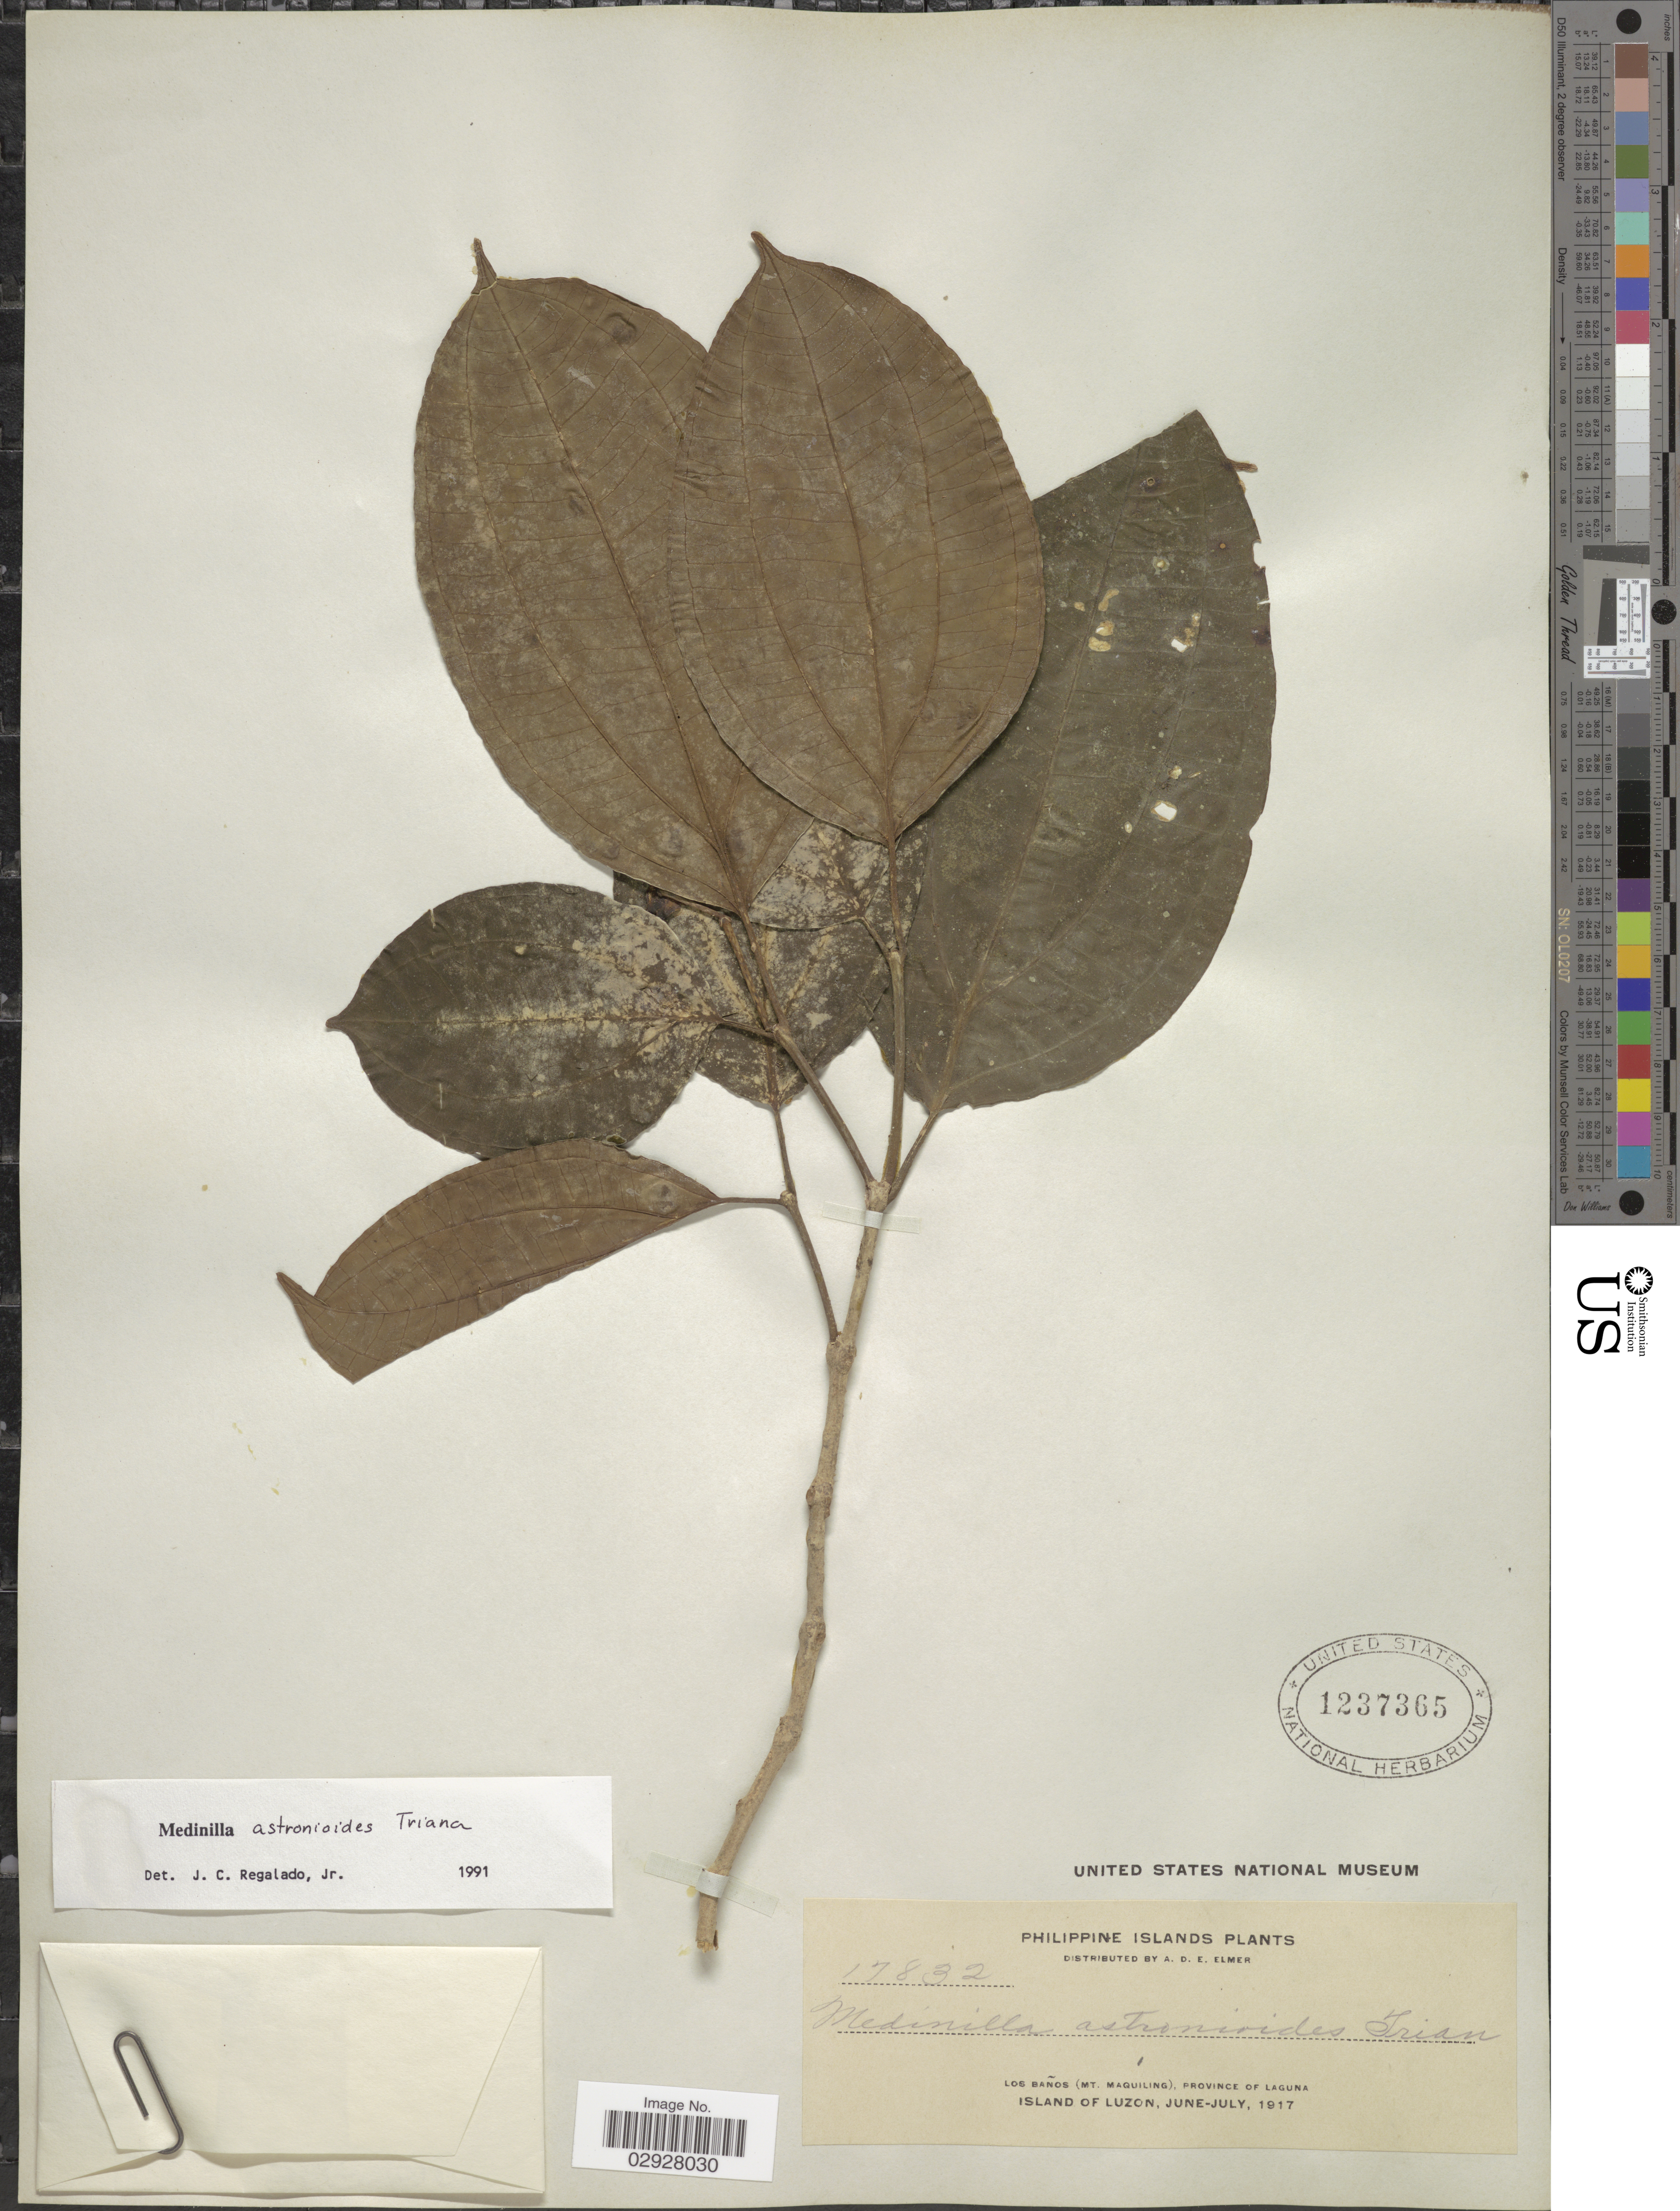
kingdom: Plantae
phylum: Tracheophyta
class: Magnoliopsida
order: Myrtales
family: Melastomataceae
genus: Medinilla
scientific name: Medinilla astronioides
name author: Triana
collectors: A. D. E. Elmer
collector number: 17832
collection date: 1917-06/1917-07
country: Philippines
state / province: Calabarzon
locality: Los Baños (Mt. Maquiling), Province of Laguna, Island of Luzon.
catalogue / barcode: US 1237365